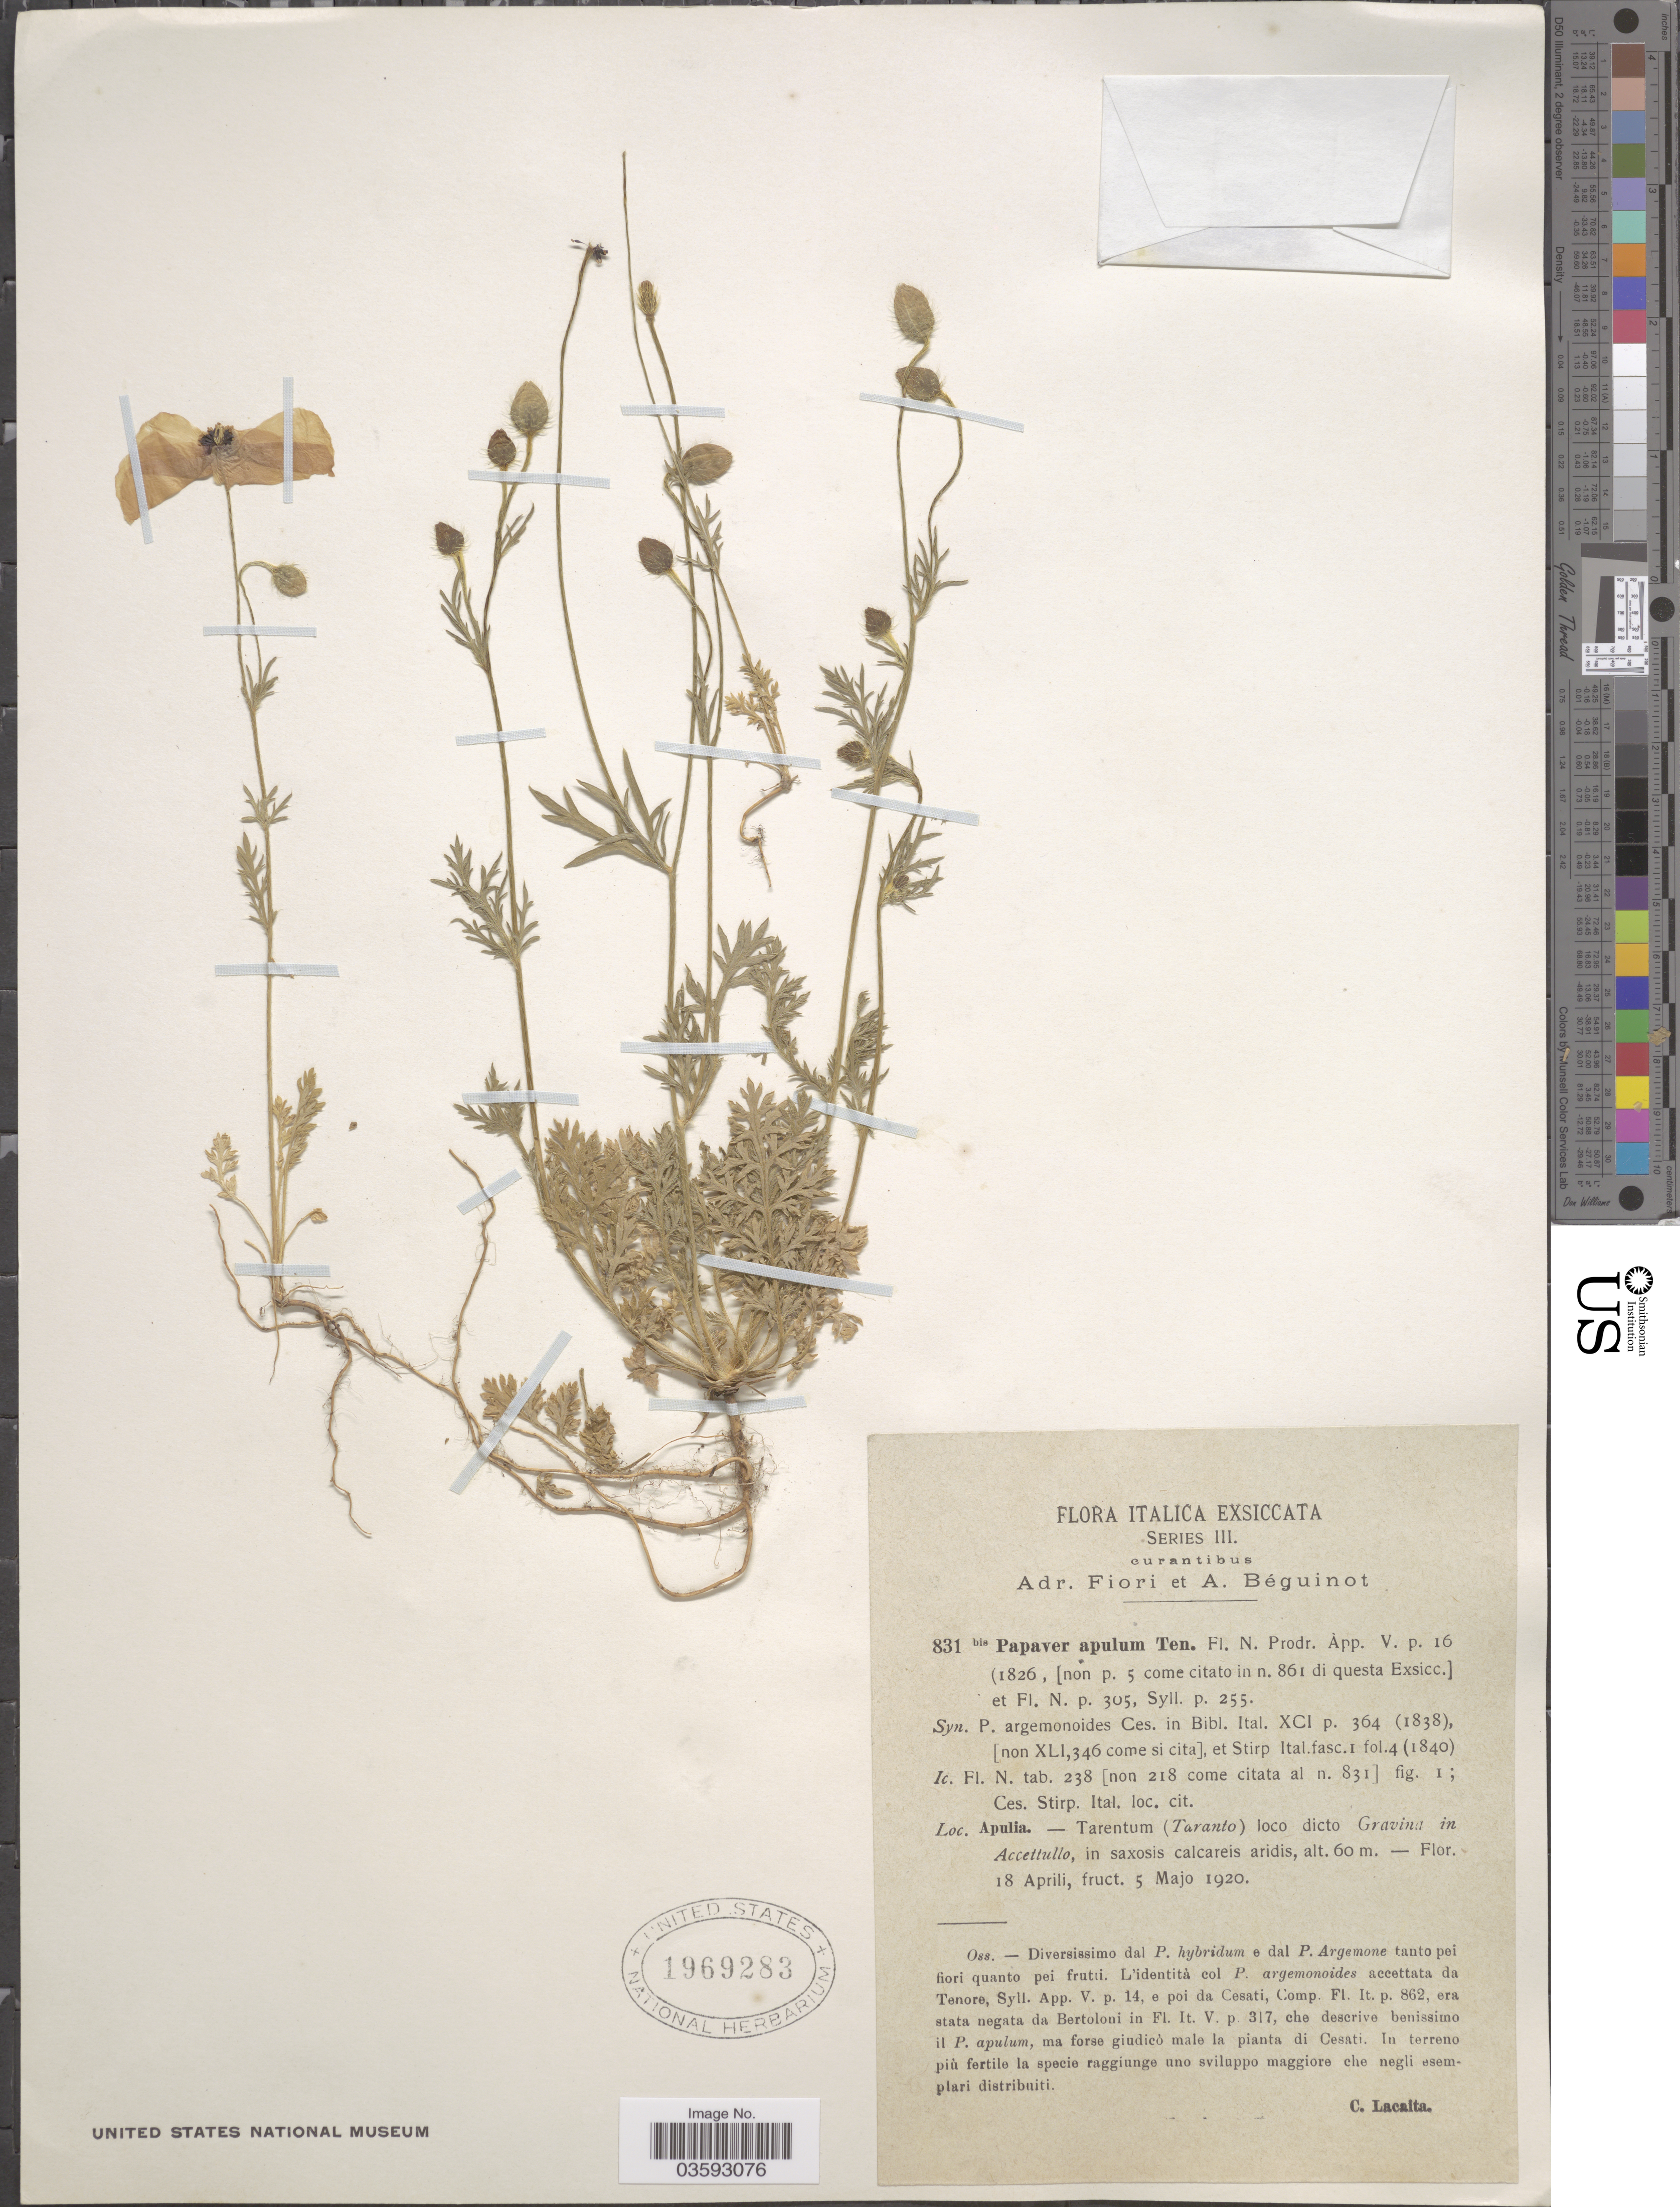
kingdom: Plantae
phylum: Tracheophyta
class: Magnoliopsida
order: Ranunculales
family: Papaveraceae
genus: Papaver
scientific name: Papaver apulum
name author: Ten.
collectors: C. Lacaita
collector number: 831bis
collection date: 1920-04-18/1920-05-05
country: Italy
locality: Apulia. - Tarentum (Taranto) loco dicto Gravina in Accettullo.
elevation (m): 60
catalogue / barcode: US 1969283